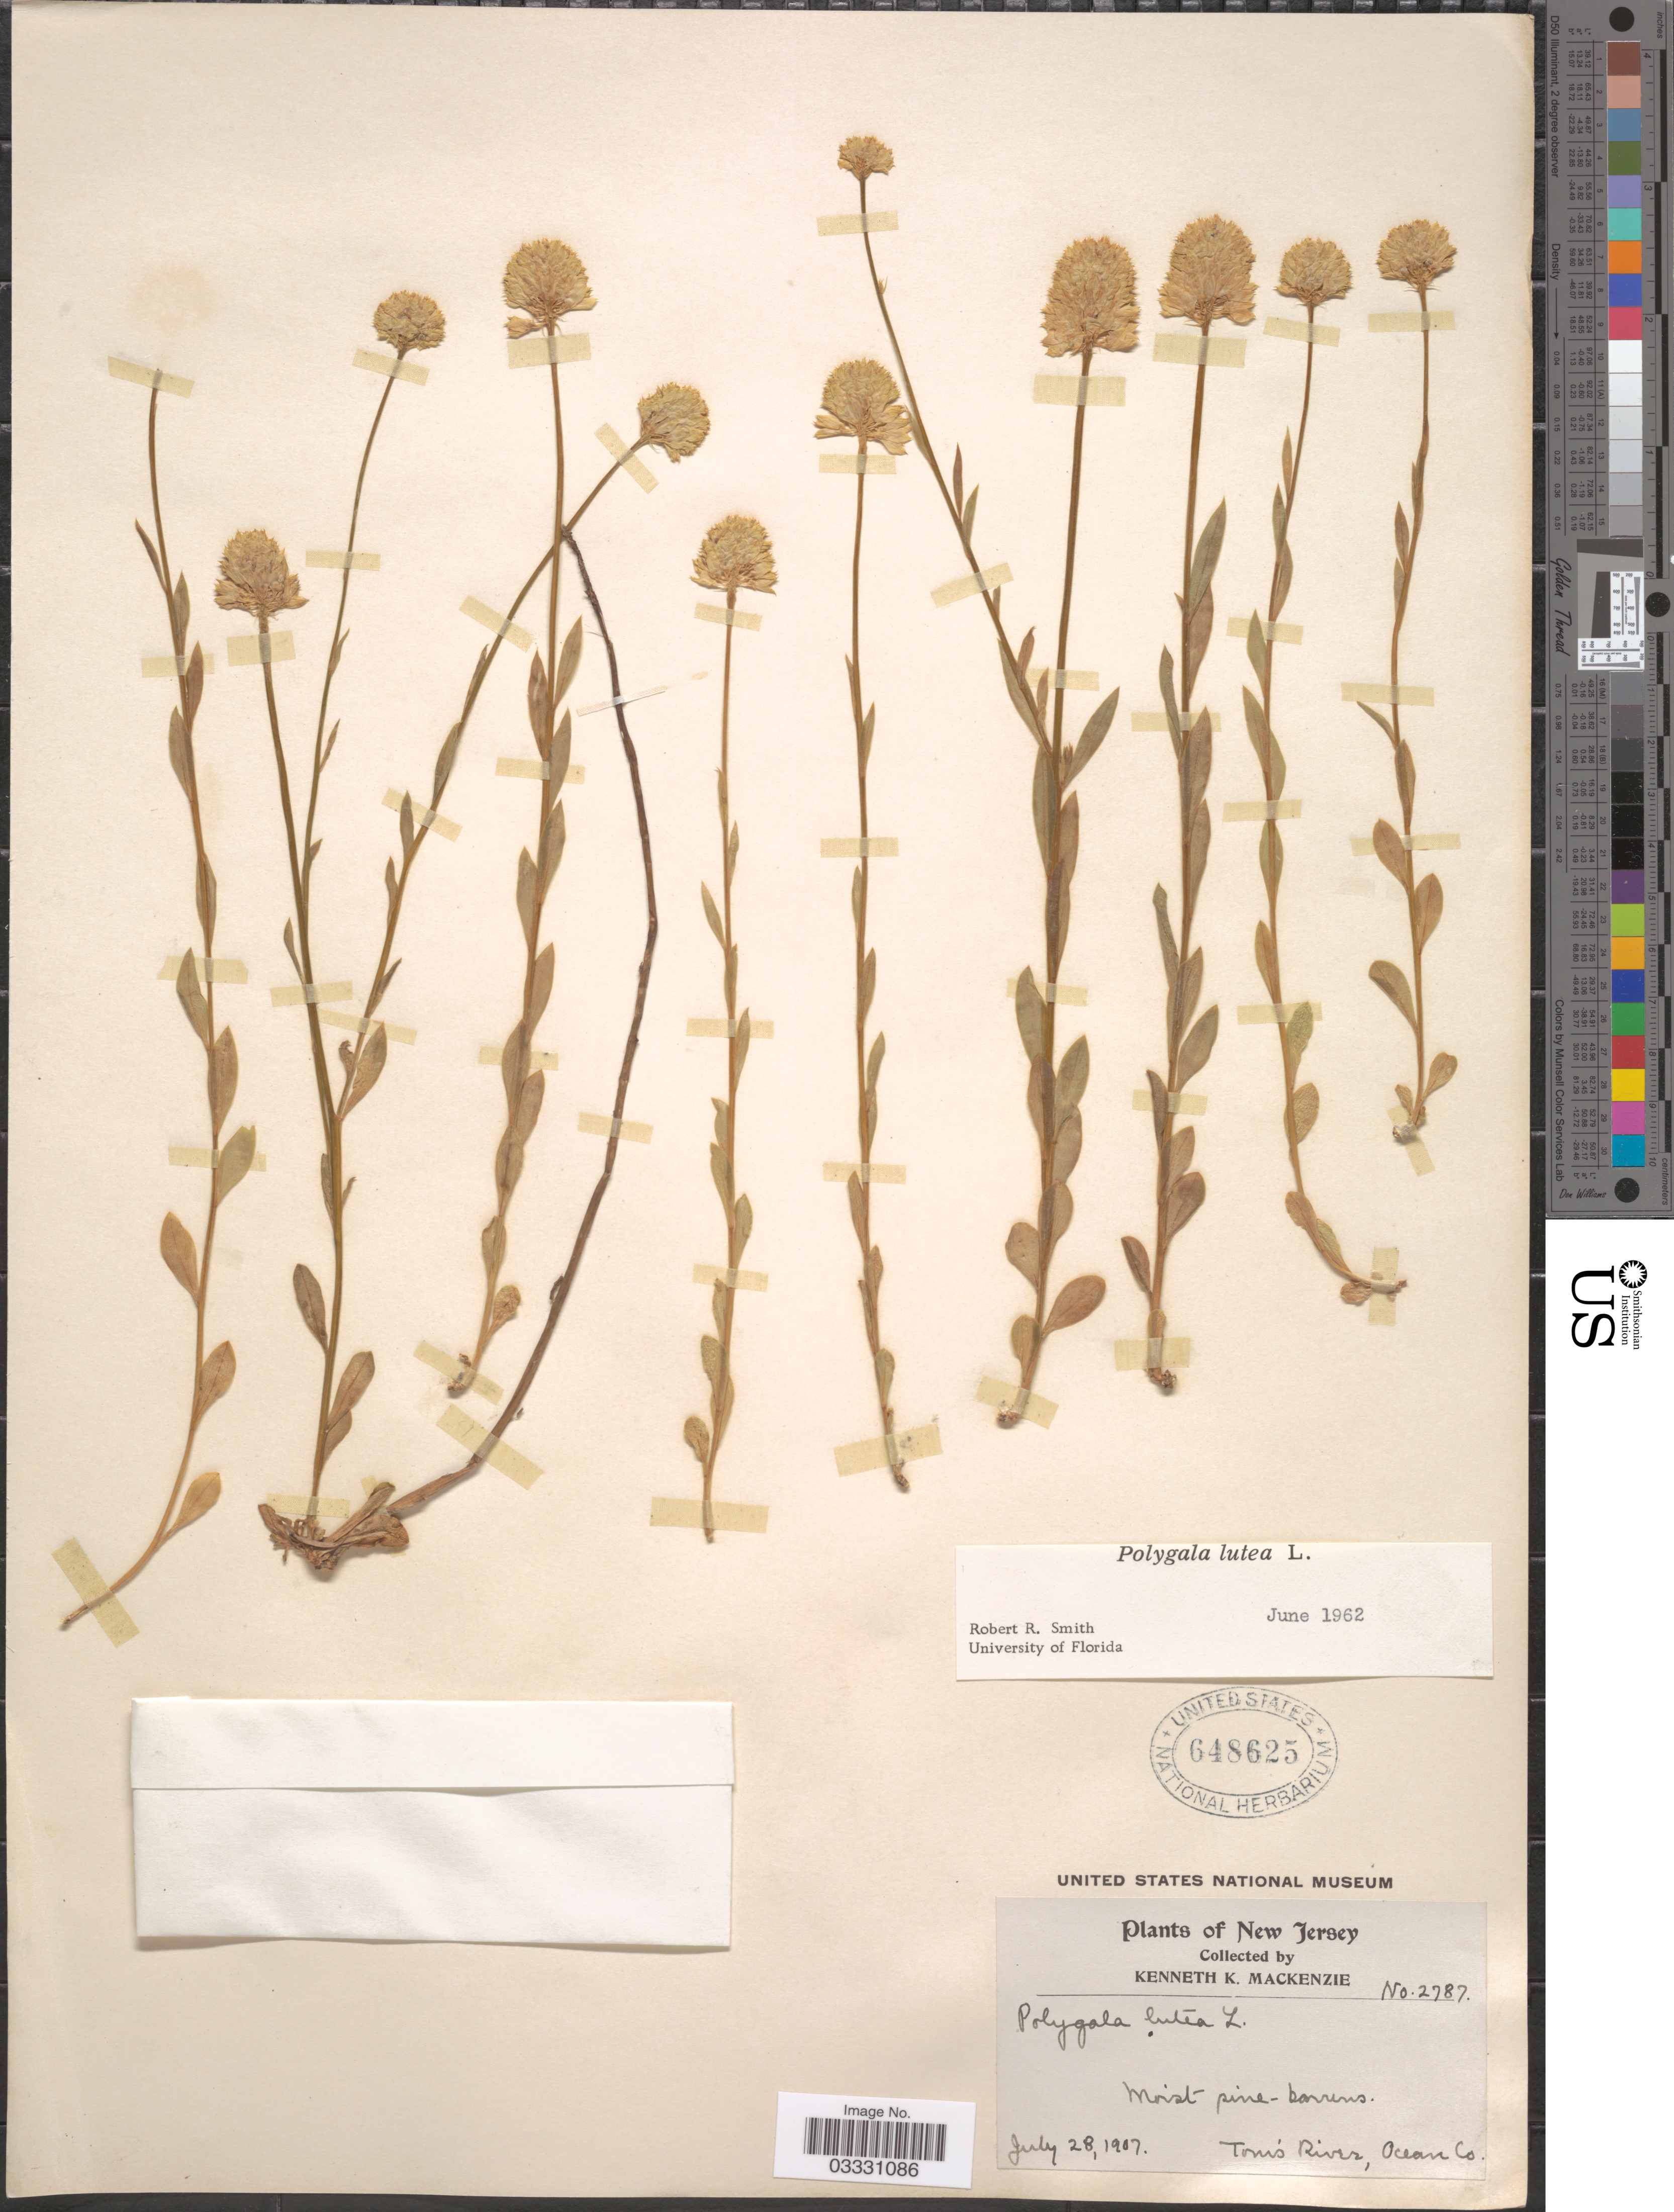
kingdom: Plantae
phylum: Tracheophyta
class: Magnoliopsida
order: Fabales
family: Polygalaceae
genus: Polygala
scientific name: Polygala lutea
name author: L.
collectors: K. K. Mackenzie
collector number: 2787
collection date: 1907-07-28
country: United States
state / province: New Jersey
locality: Tom's River, Ocean Co.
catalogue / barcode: US 648625